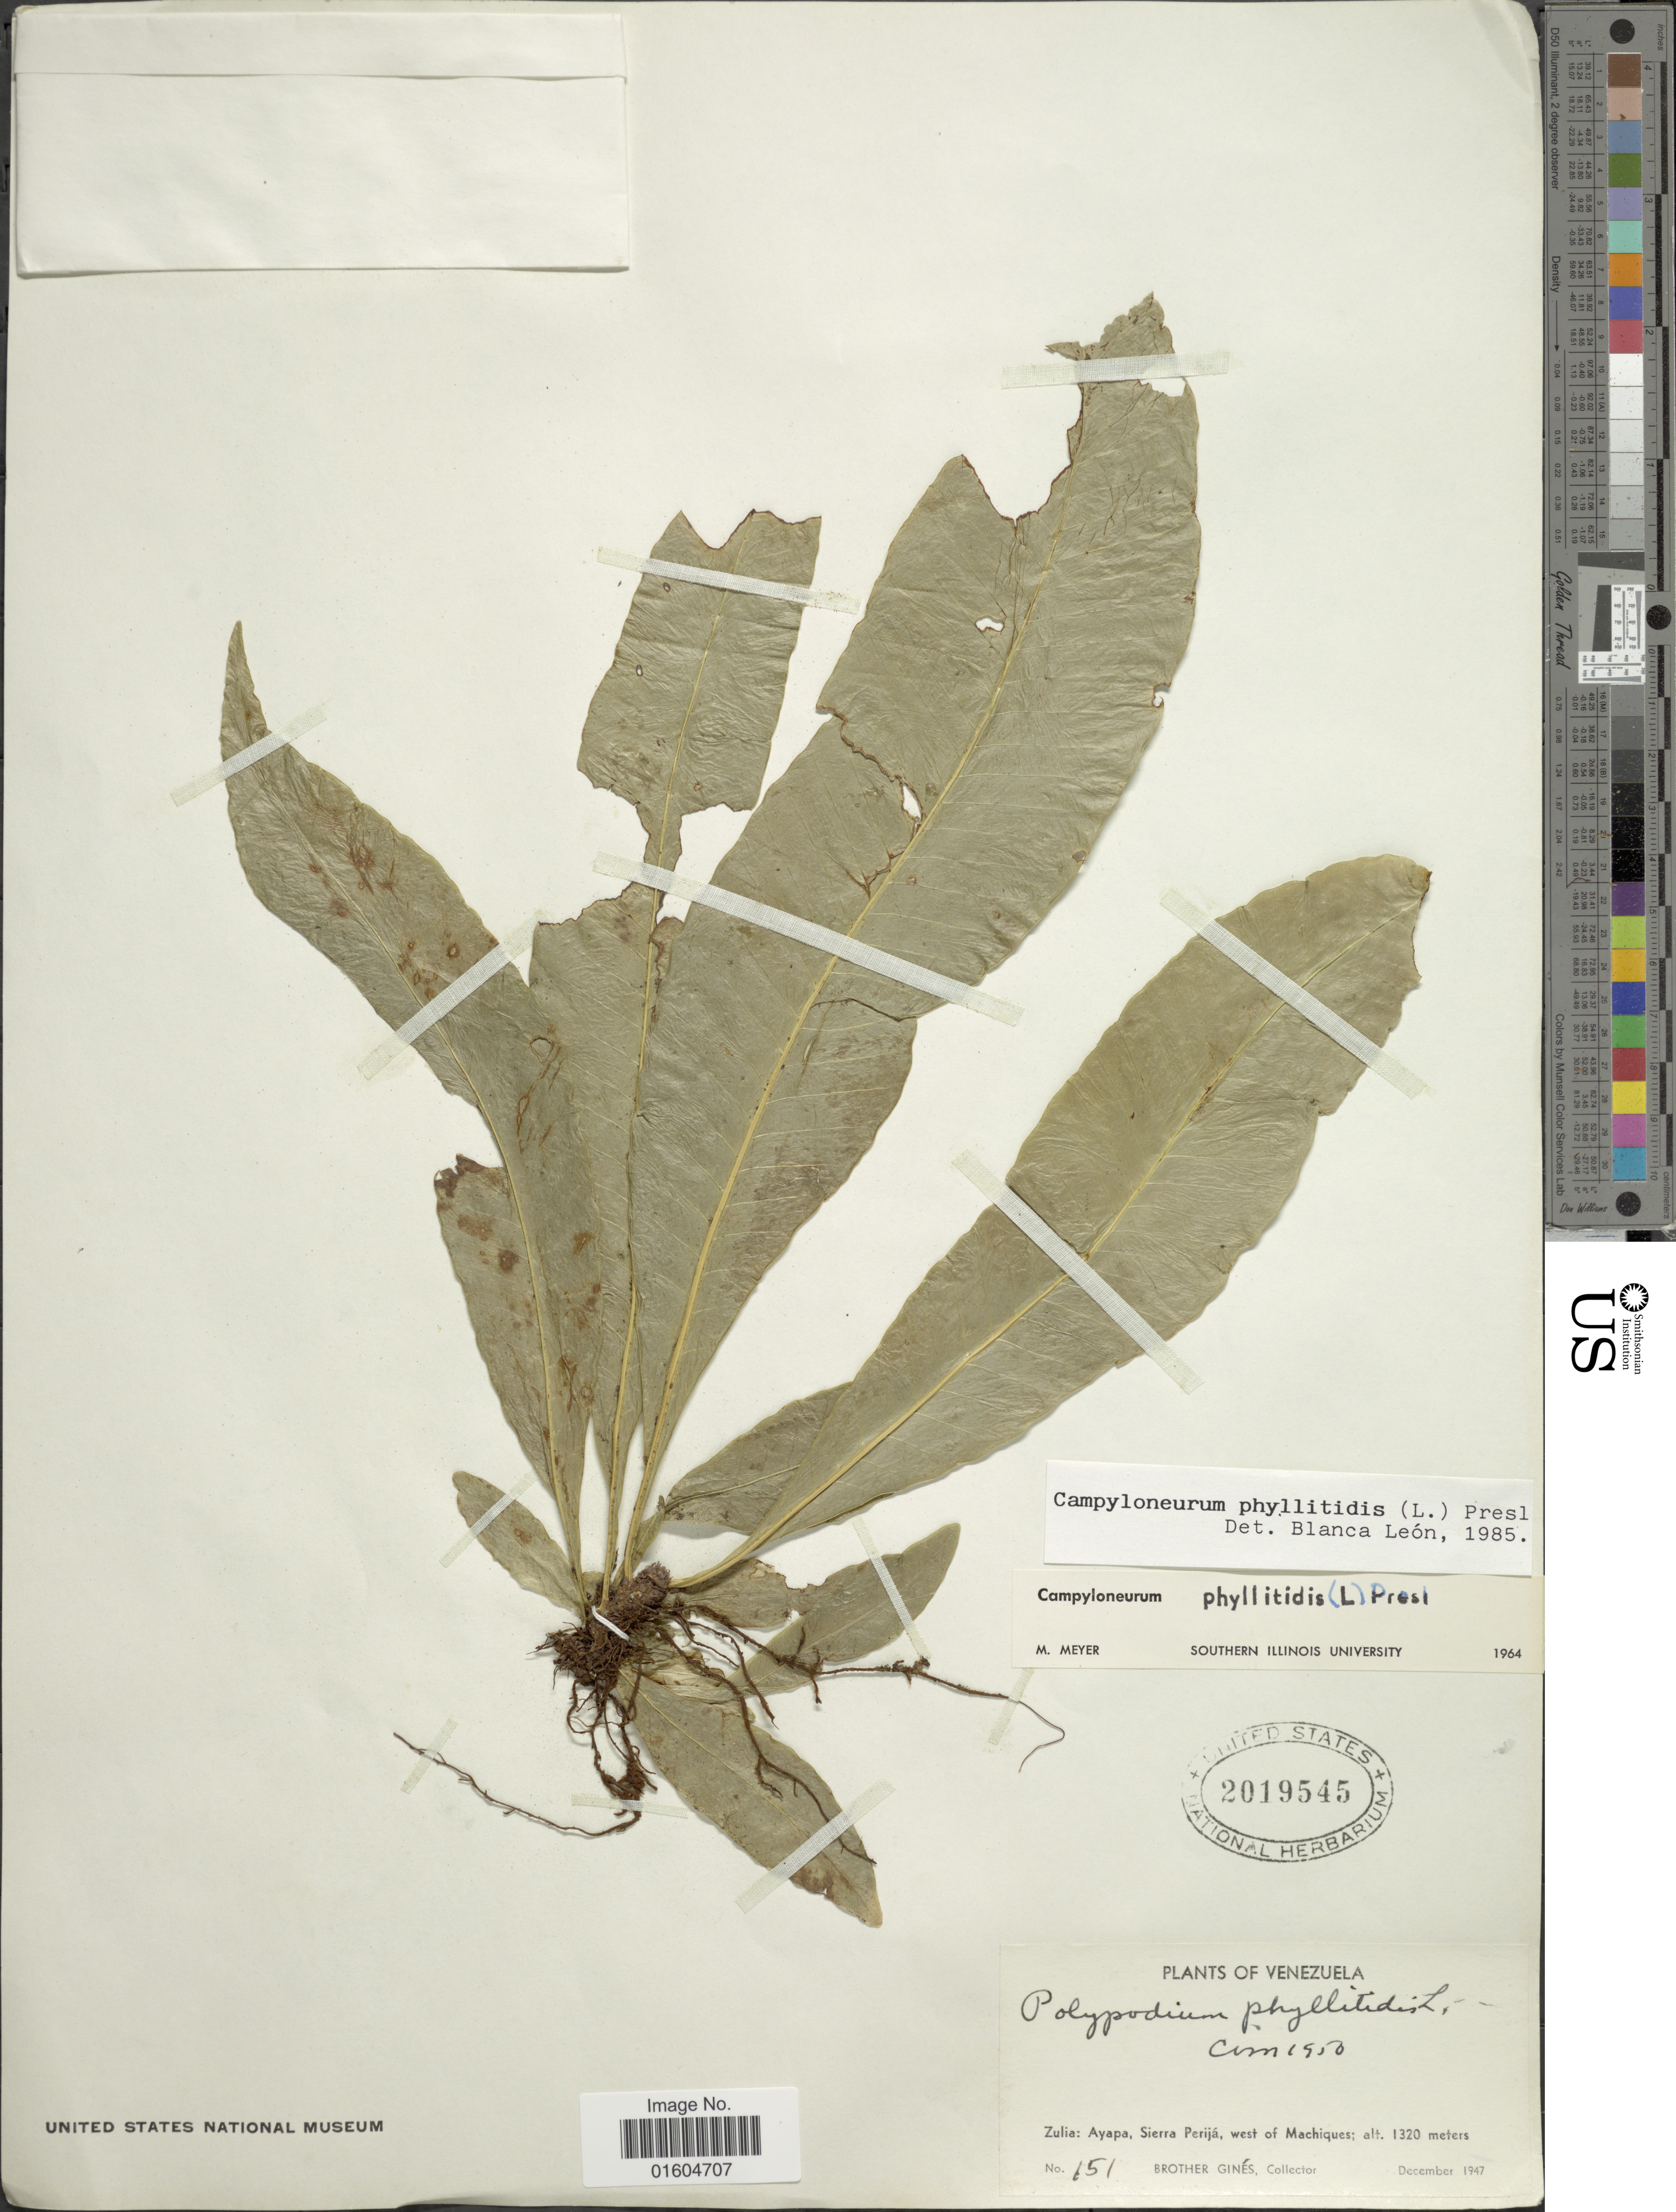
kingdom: Plantae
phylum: Tracheophyta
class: Polypodiopsida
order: Polypodiales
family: Polypodiaceae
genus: Campyloneurum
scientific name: Campyloneurum phyllitidis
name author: (L.) C. Presl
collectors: Bro. Gines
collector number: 151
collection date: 1947-12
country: Venezuela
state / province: Zulia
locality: Venezuela, Zulia: Ayapa, Siera Perija, west of Machiques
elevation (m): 1320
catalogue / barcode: US 2019545